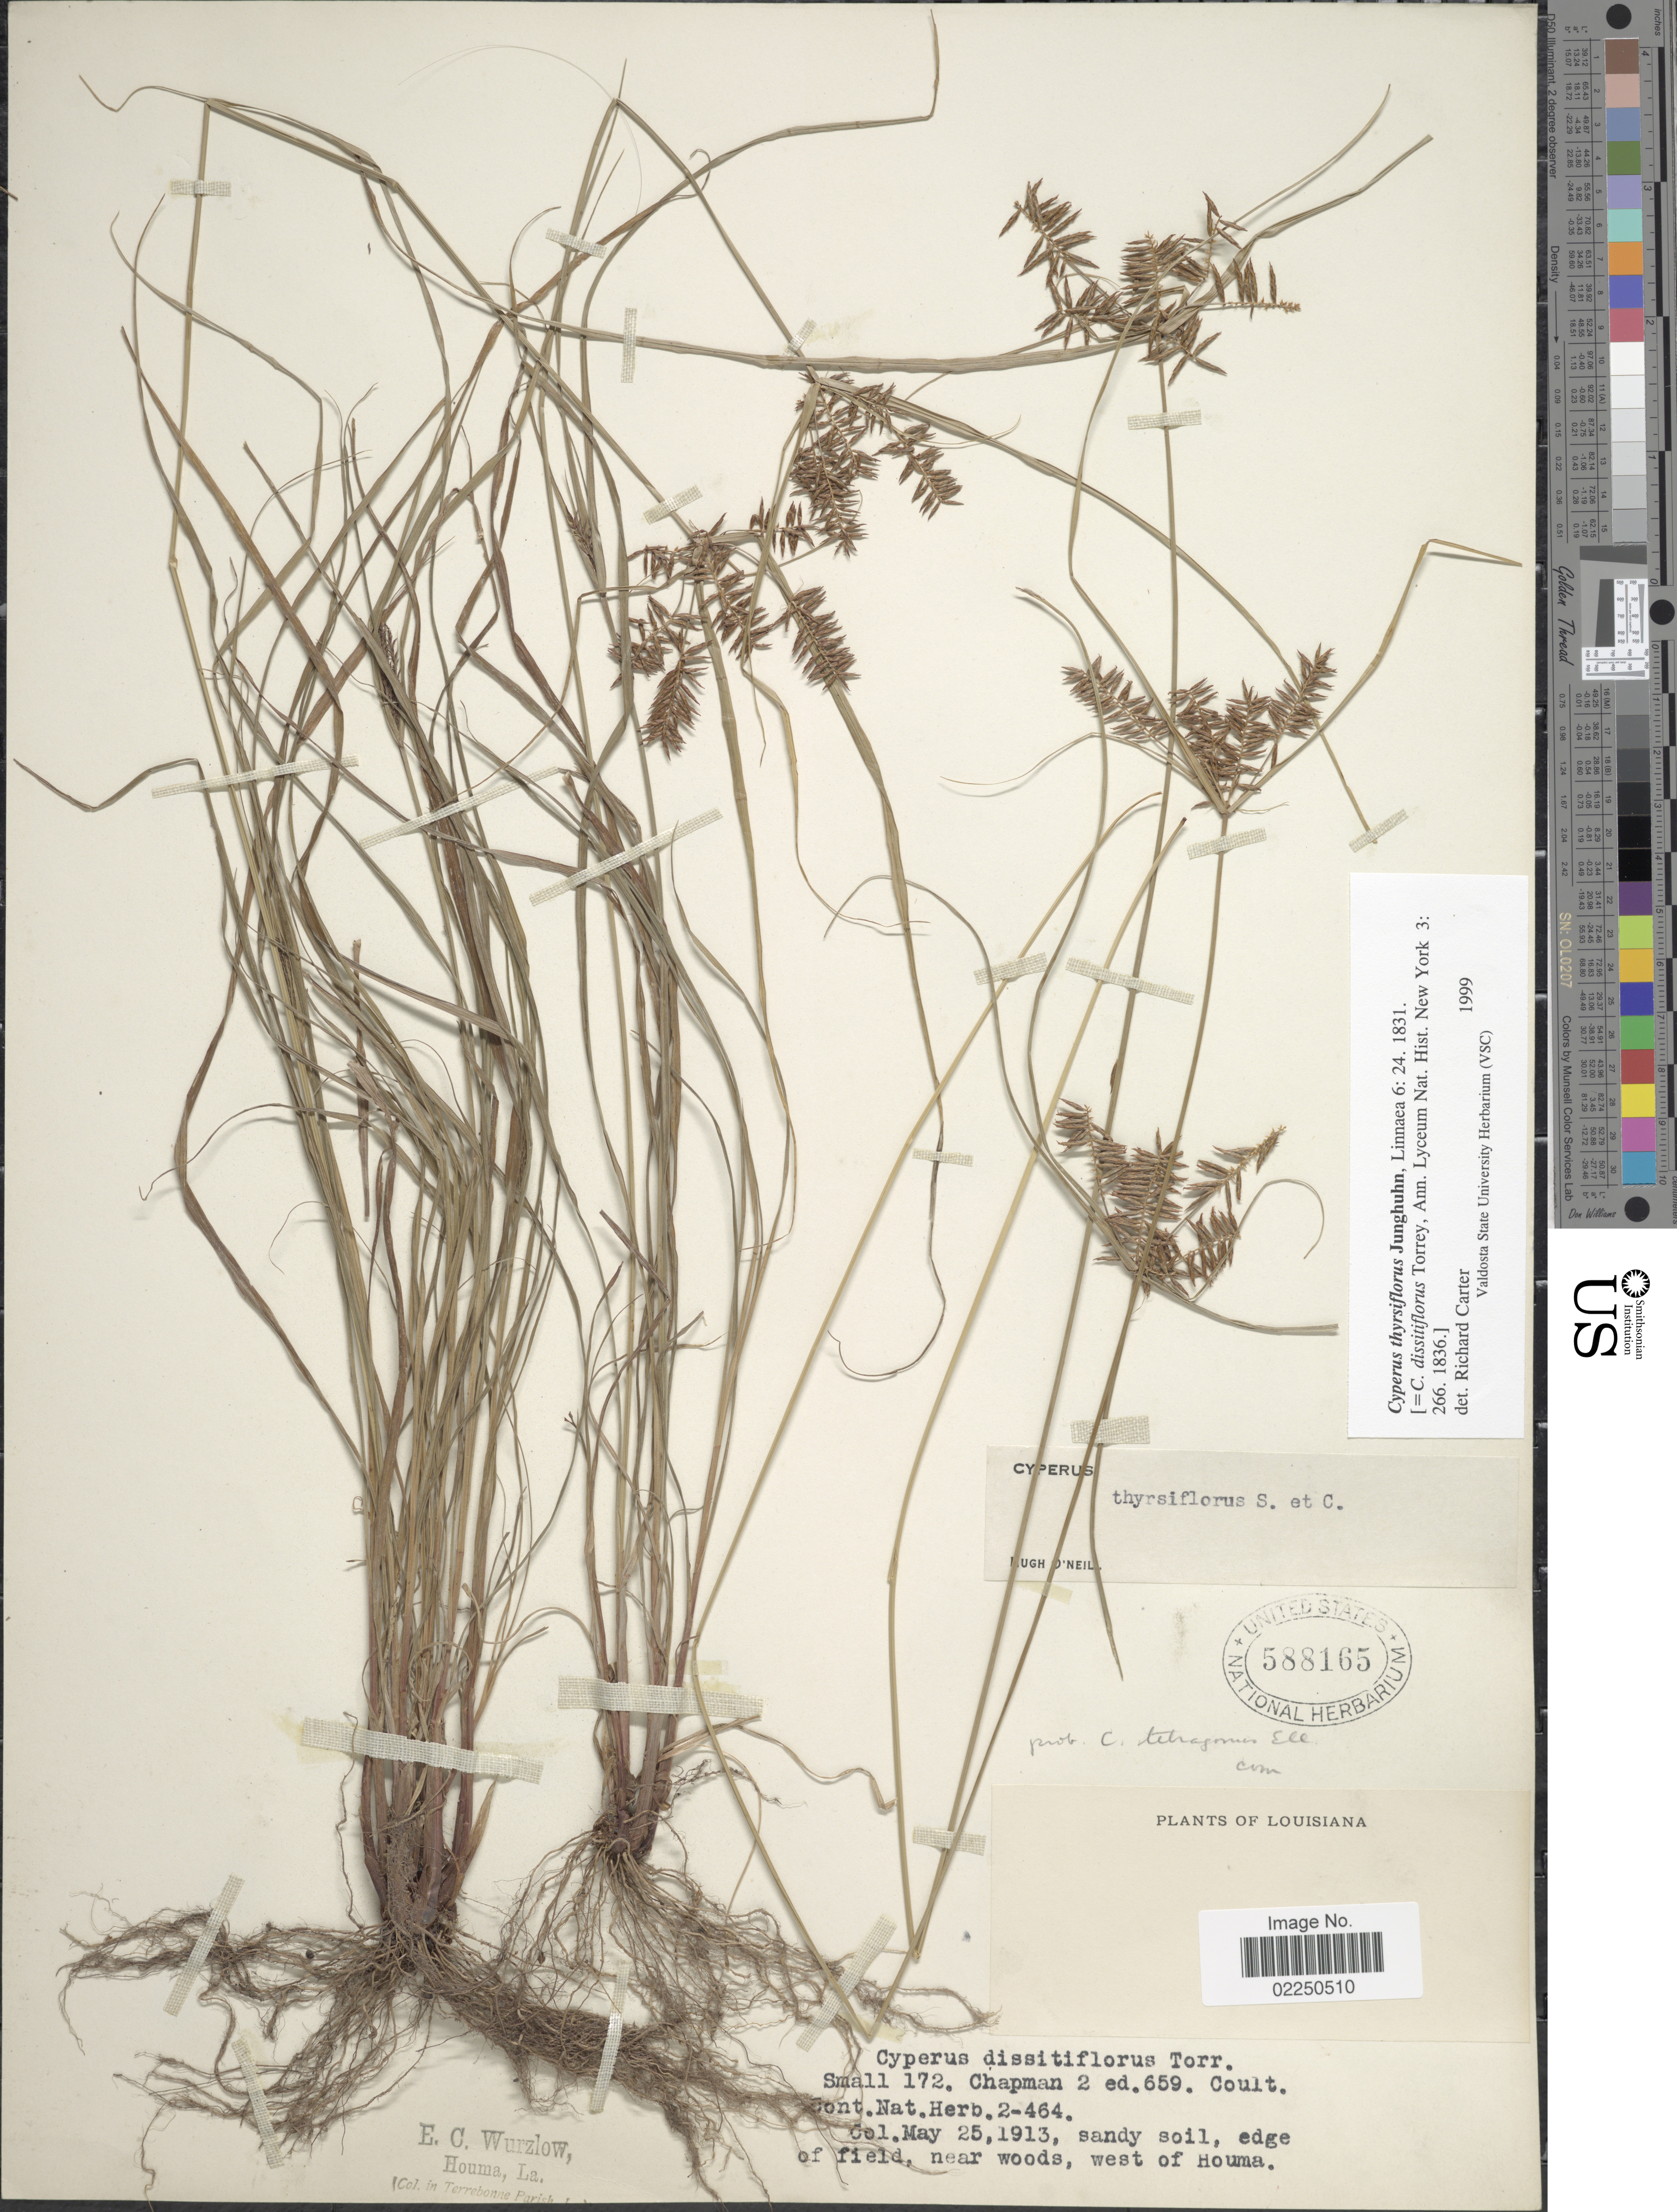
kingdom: Plantae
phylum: Tracheophyta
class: Liliopsida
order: Poales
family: Cyperaceae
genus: Cyperus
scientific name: Cyperus thyrsiflorus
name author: Jungh.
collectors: E. Wurzlow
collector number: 172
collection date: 1913-05-25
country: United States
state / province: Louisiana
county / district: Terrebonne Parish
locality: Sandy soil, edge of field, near woods, west of Houma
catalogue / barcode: US 588165